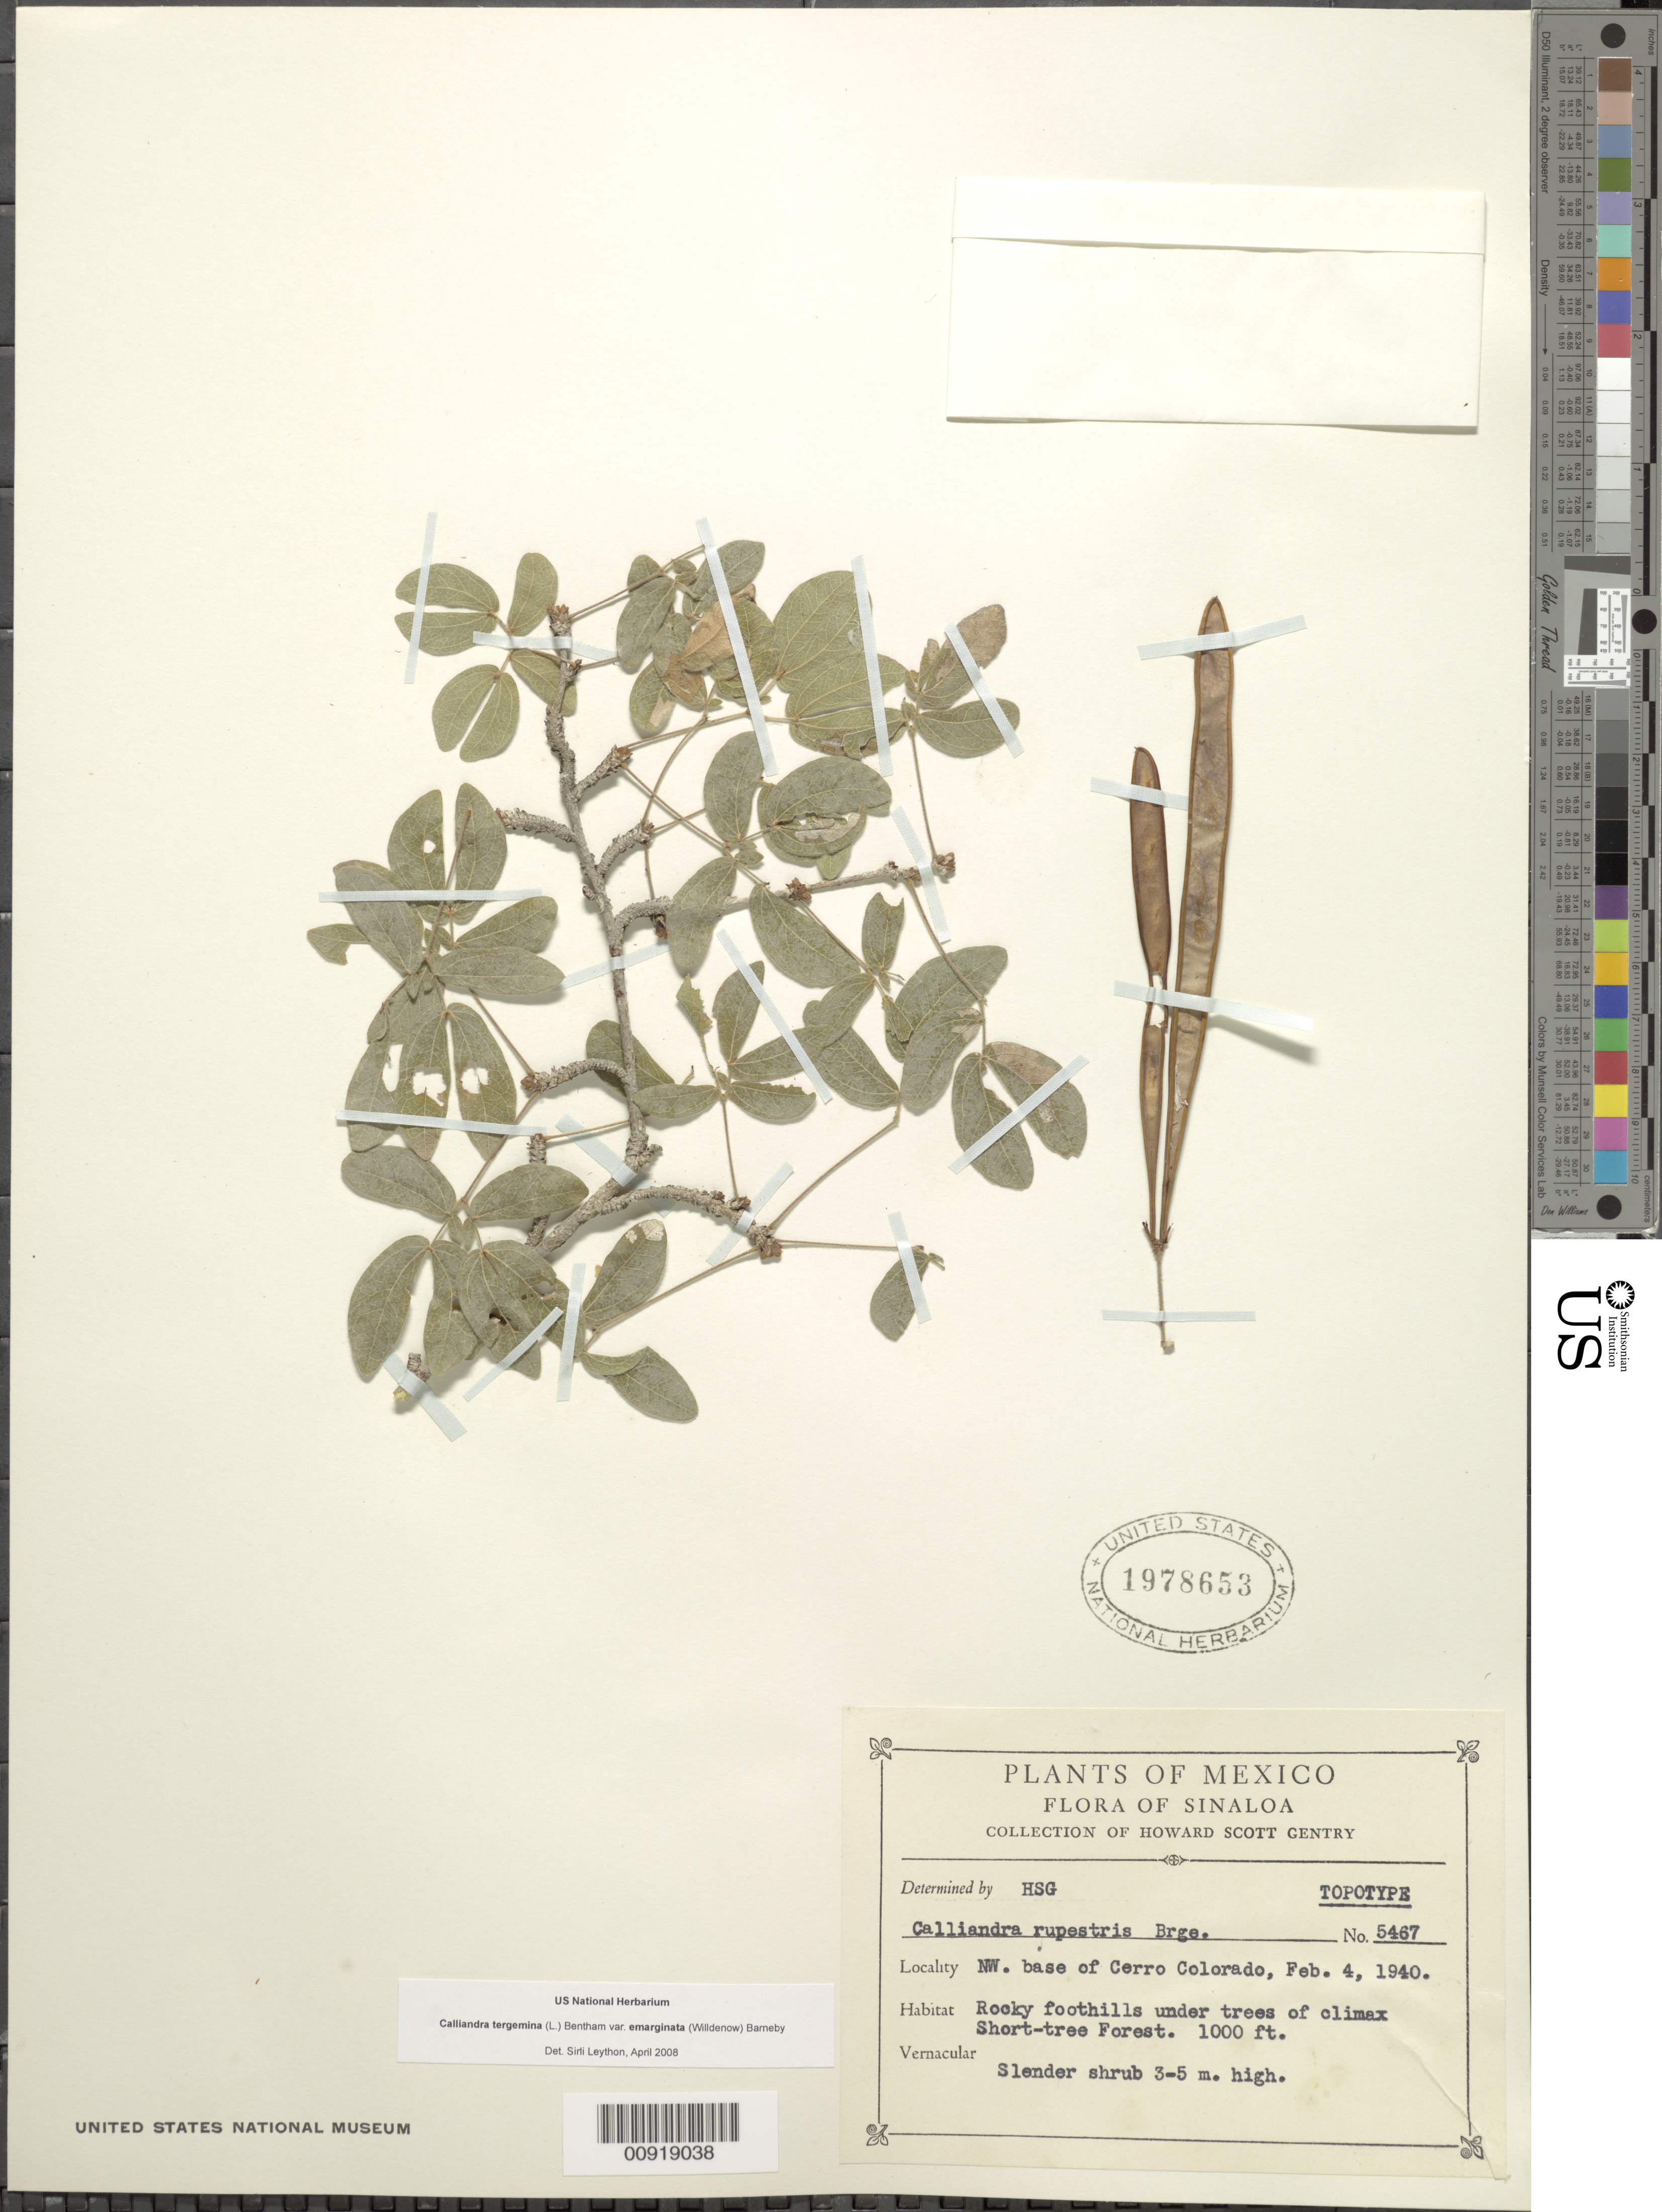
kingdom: Plantae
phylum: Tracheophyta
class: Magnoliopsida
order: Fabales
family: Fabaceae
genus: Calliandra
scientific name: Calliandra tergemina var. emarginata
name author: (Willd.) Barneby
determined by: Leython, S.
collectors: H. S. Gentry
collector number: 5467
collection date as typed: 04 Feb 1940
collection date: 1940-02-04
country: Mexico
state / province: Sinaloa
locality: NW base of Cerro Colorado, Sinaloa.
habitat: Rocky foothills under trees of climax Short-tree Forest.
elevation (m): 305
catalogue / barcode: US 1978653